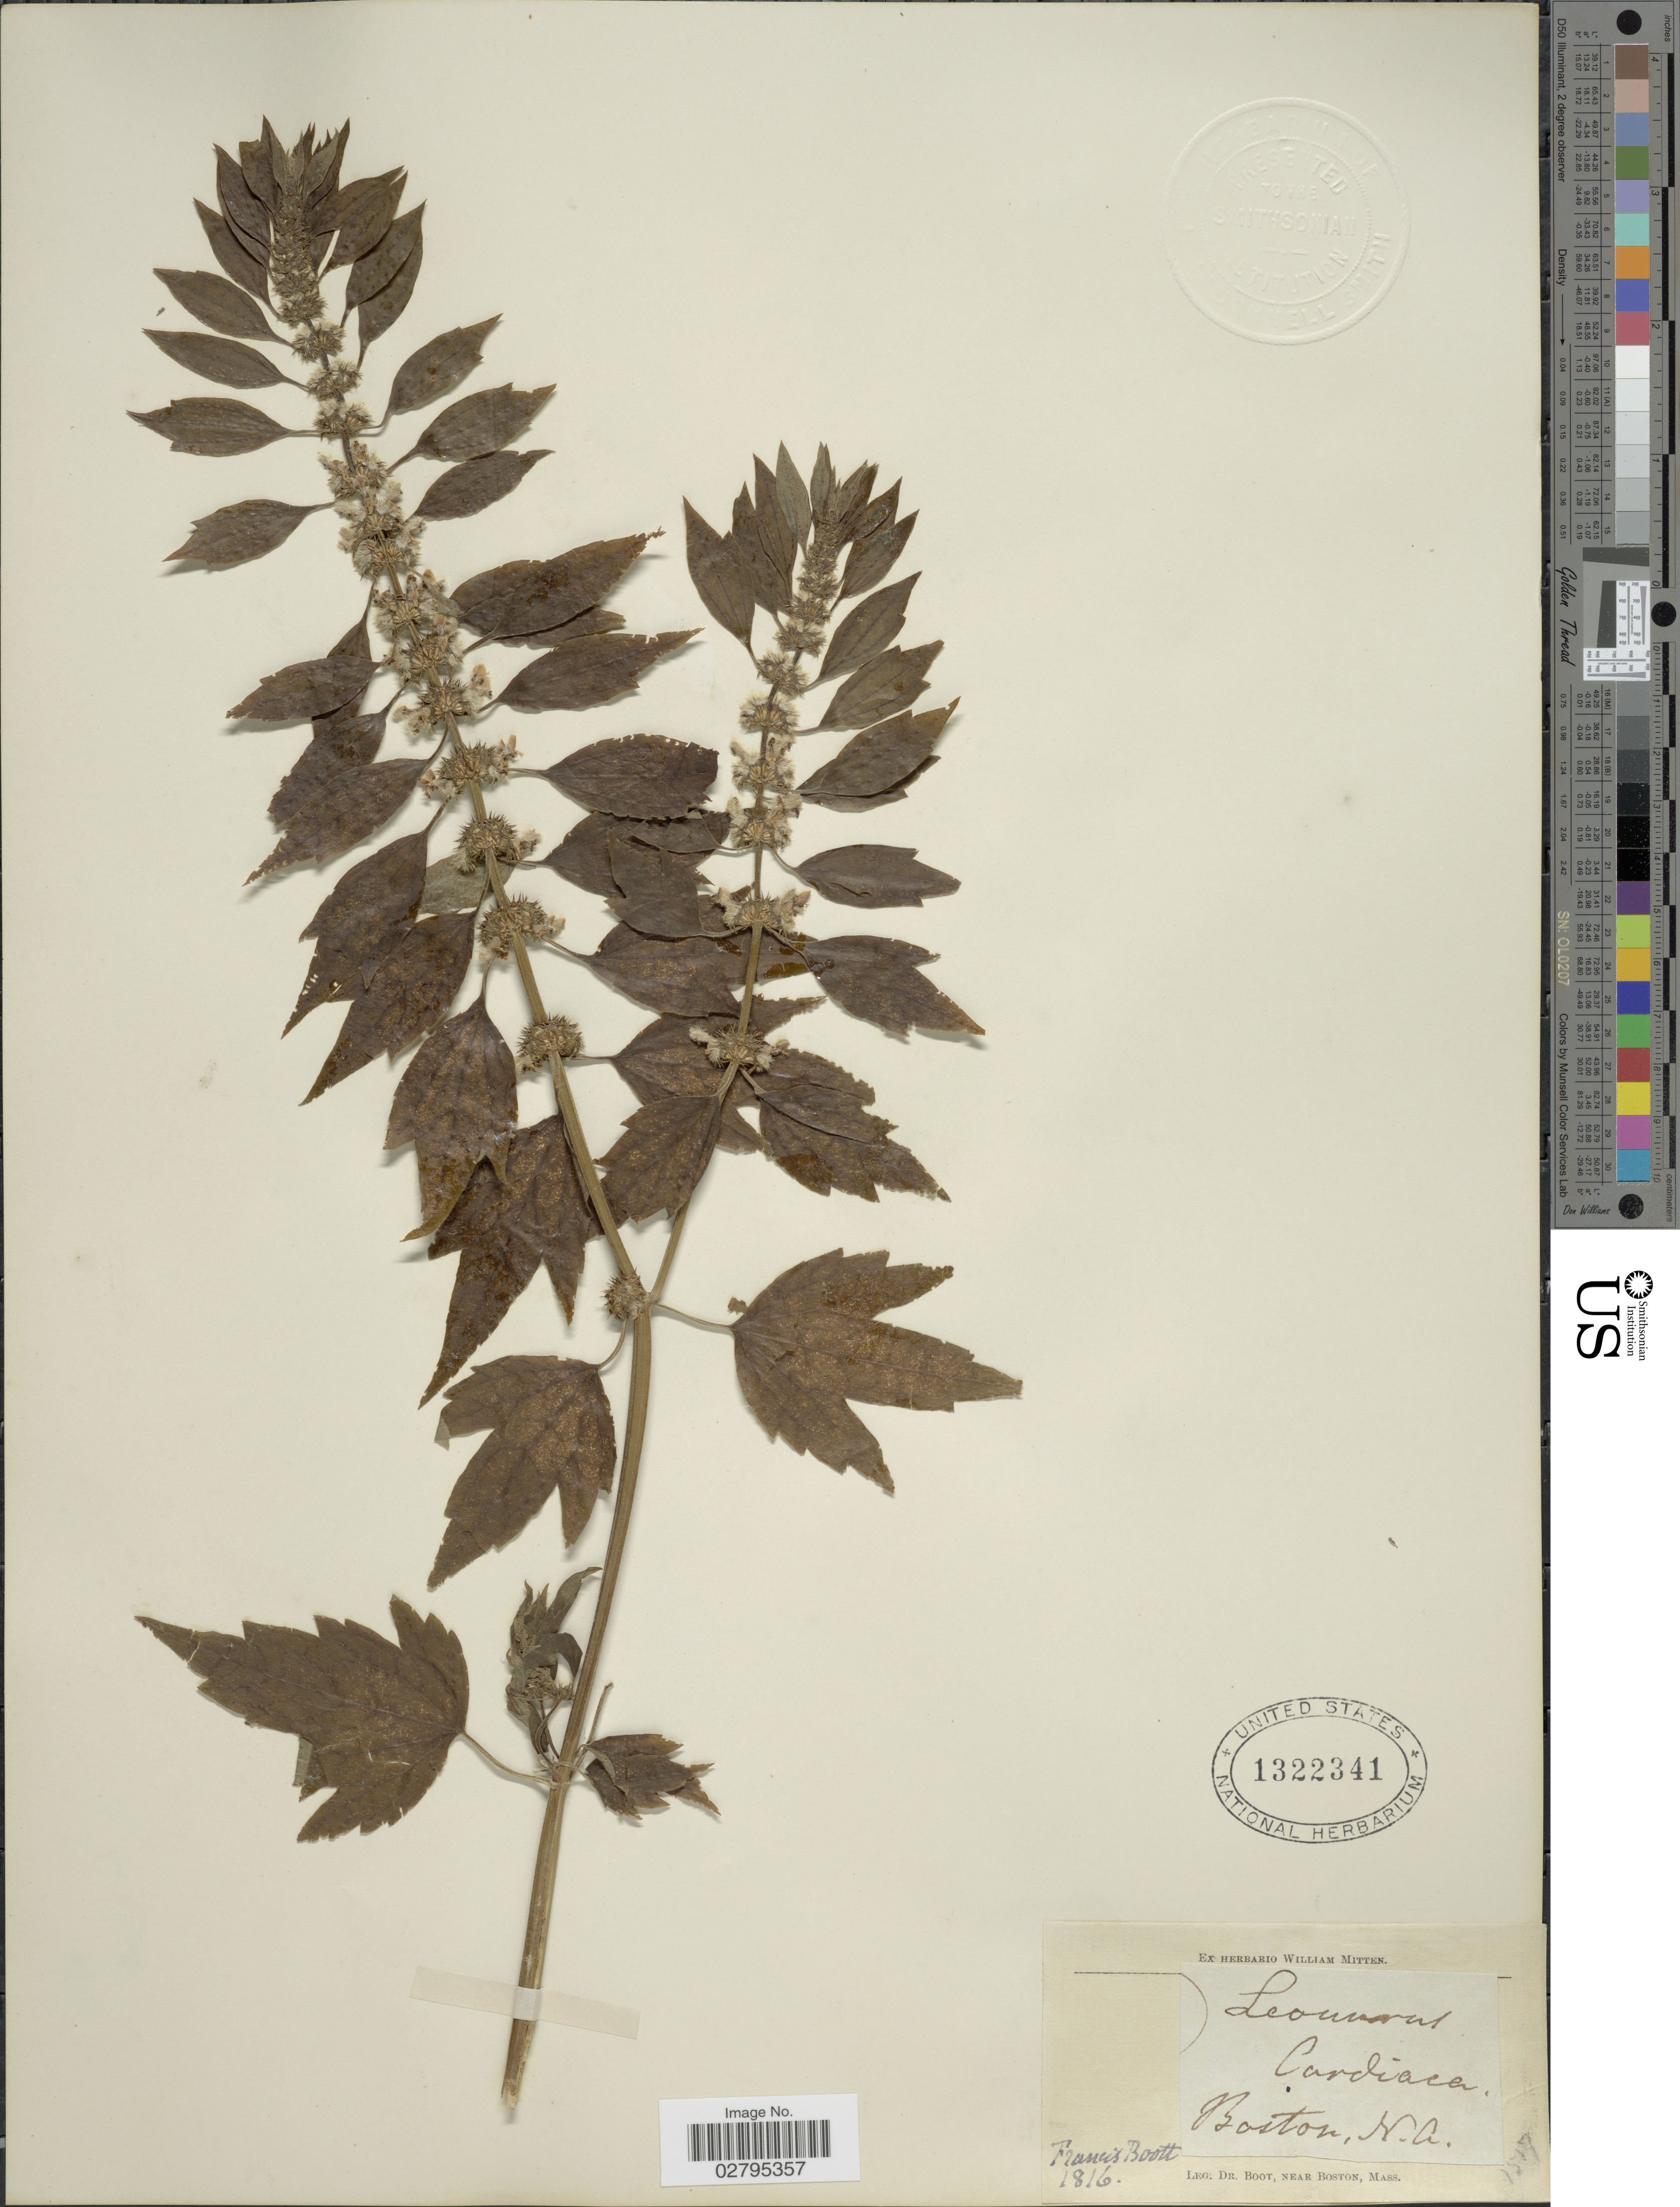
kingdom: Plantae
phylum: Tracheophyta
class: Magnoliopsida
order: Lamiales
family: Lamiaceae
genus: Leonurus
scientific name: Leonurus cardiaca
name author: L.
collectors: F. M. B. Boott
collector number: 1517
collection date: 1816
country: United States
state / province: Massachusetts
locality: Near Boston.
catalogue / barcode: US 1322341